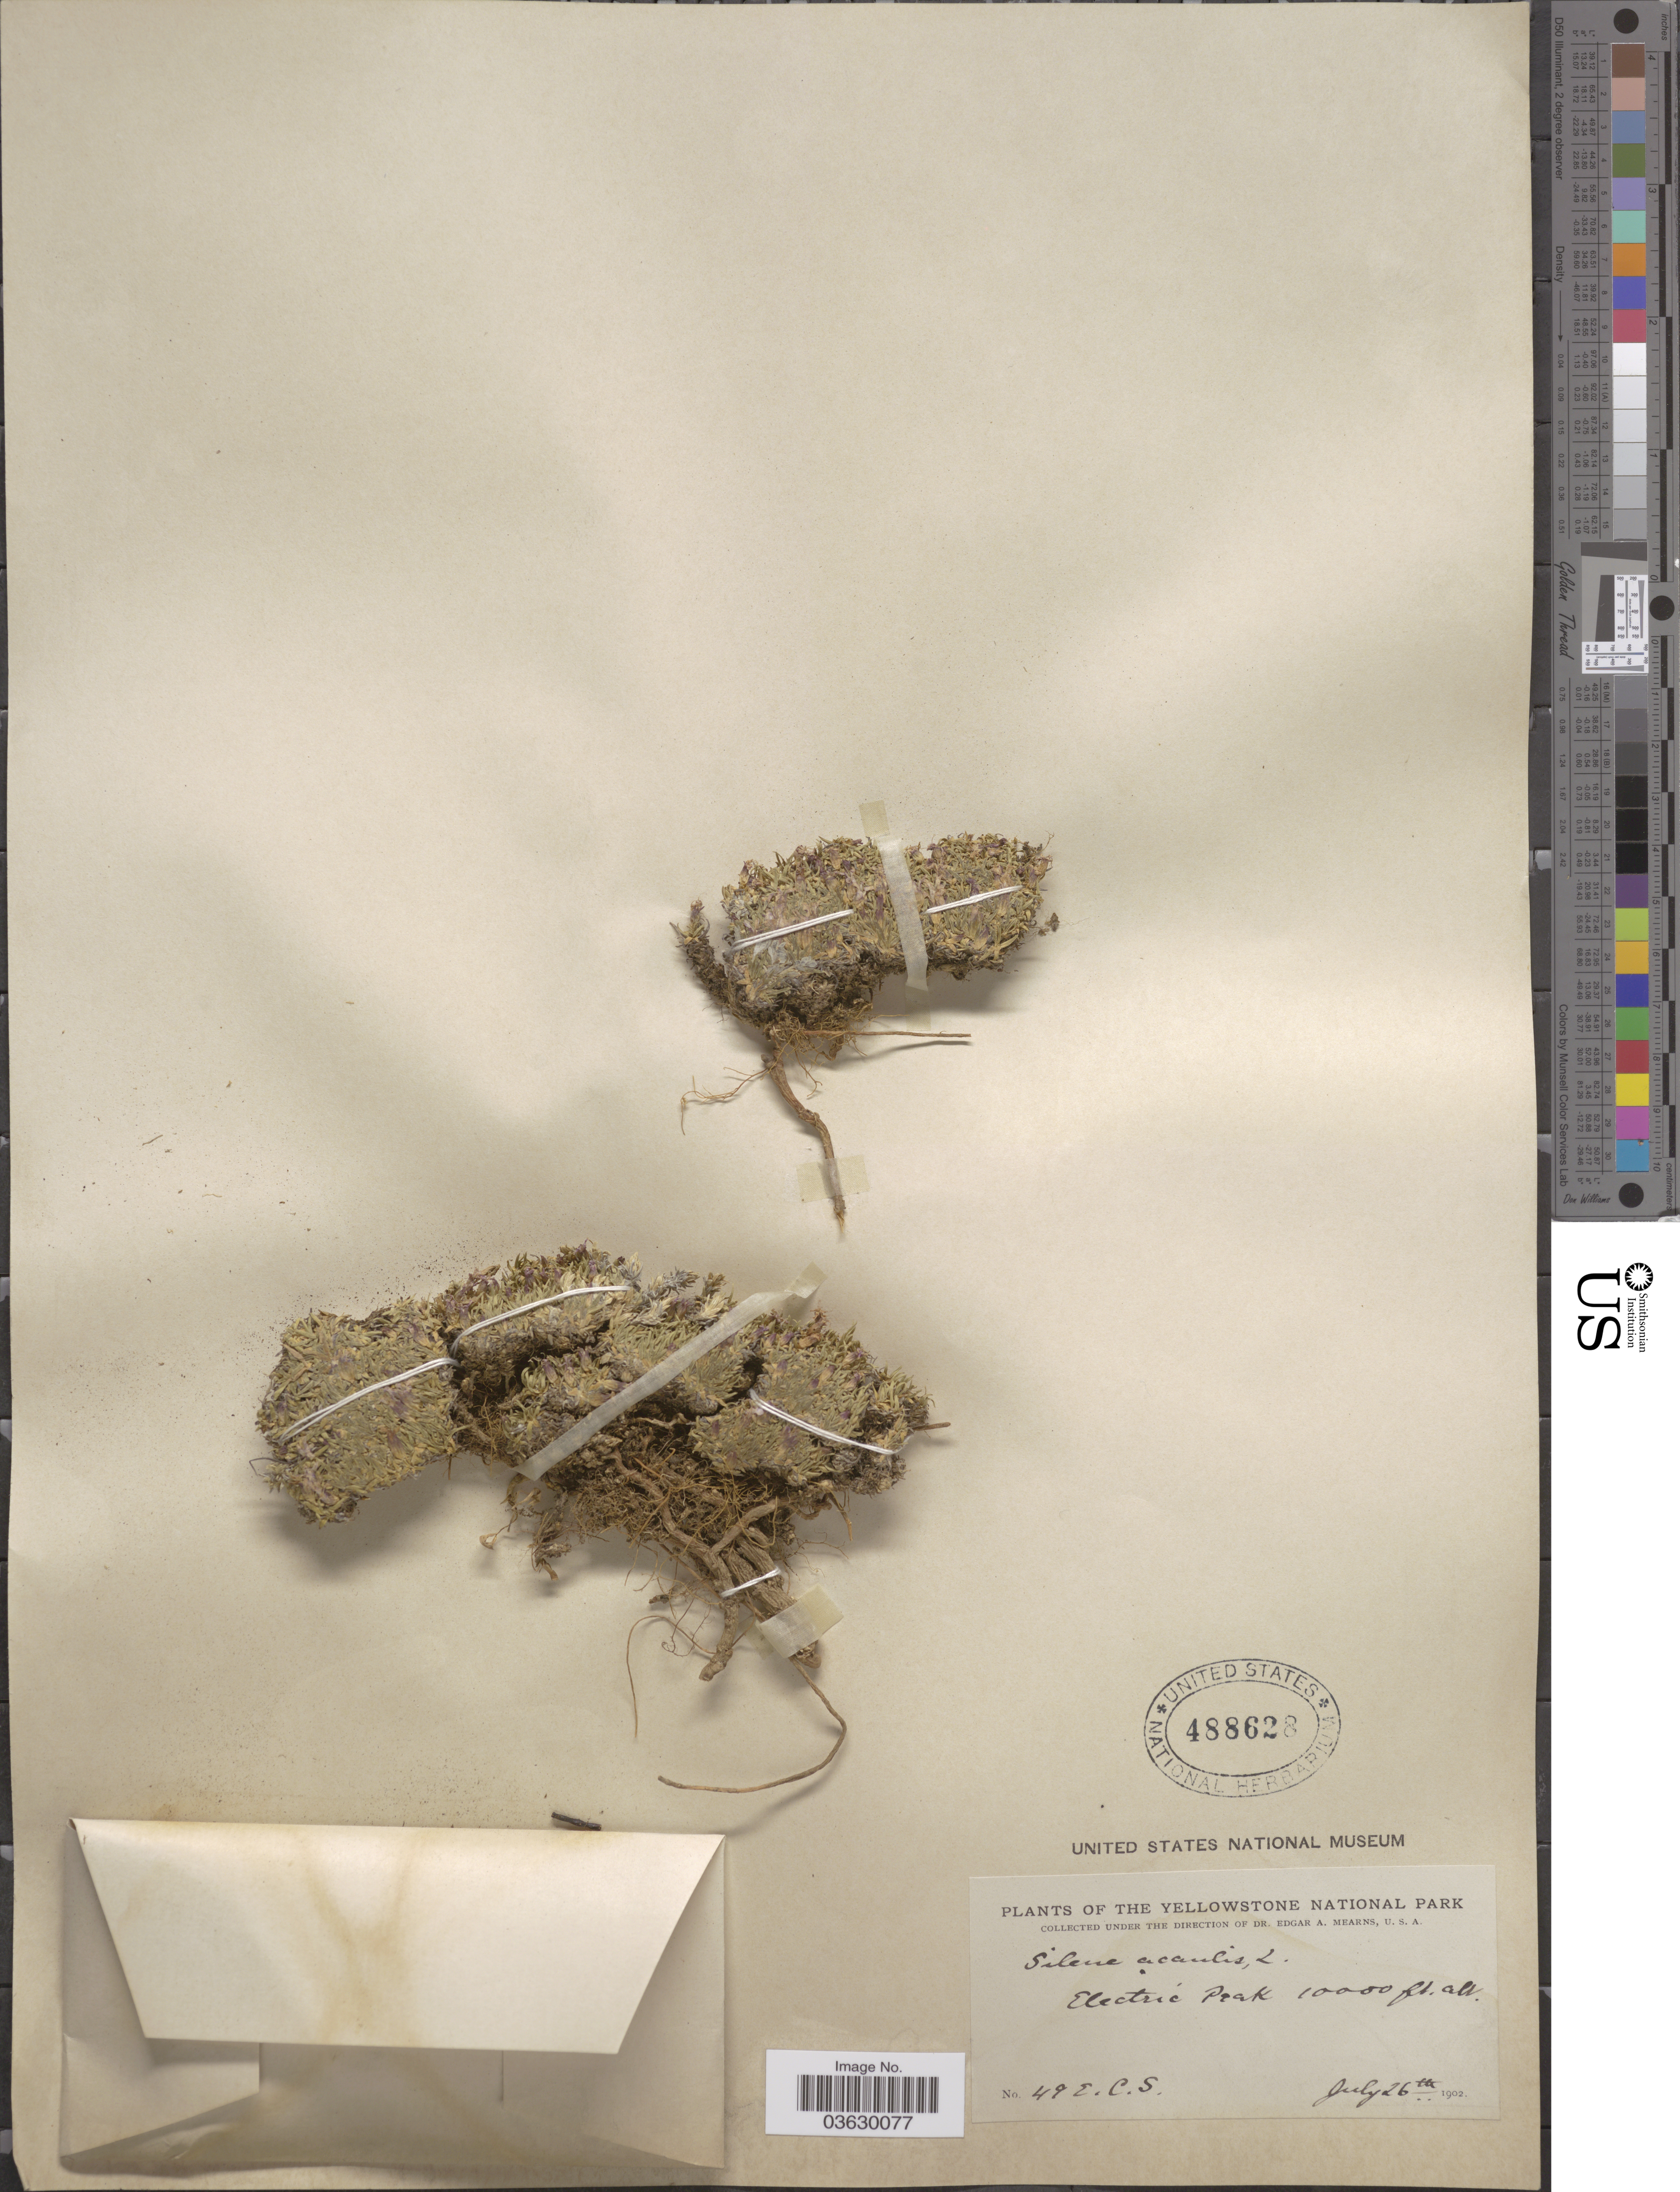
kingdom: Plantae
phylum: Tracheophyta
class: Magnoliopsida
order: Caryophyllales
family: Caryophyllaceae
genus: Silene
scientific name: Silene acaulis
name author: (L.) Jacq.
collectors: E. C. Smith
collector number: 49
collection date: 1902-07-26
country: United States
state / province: Montana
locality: The Yellowstone National Park. Electric Peak.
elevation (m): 3048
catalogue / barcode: US 488628